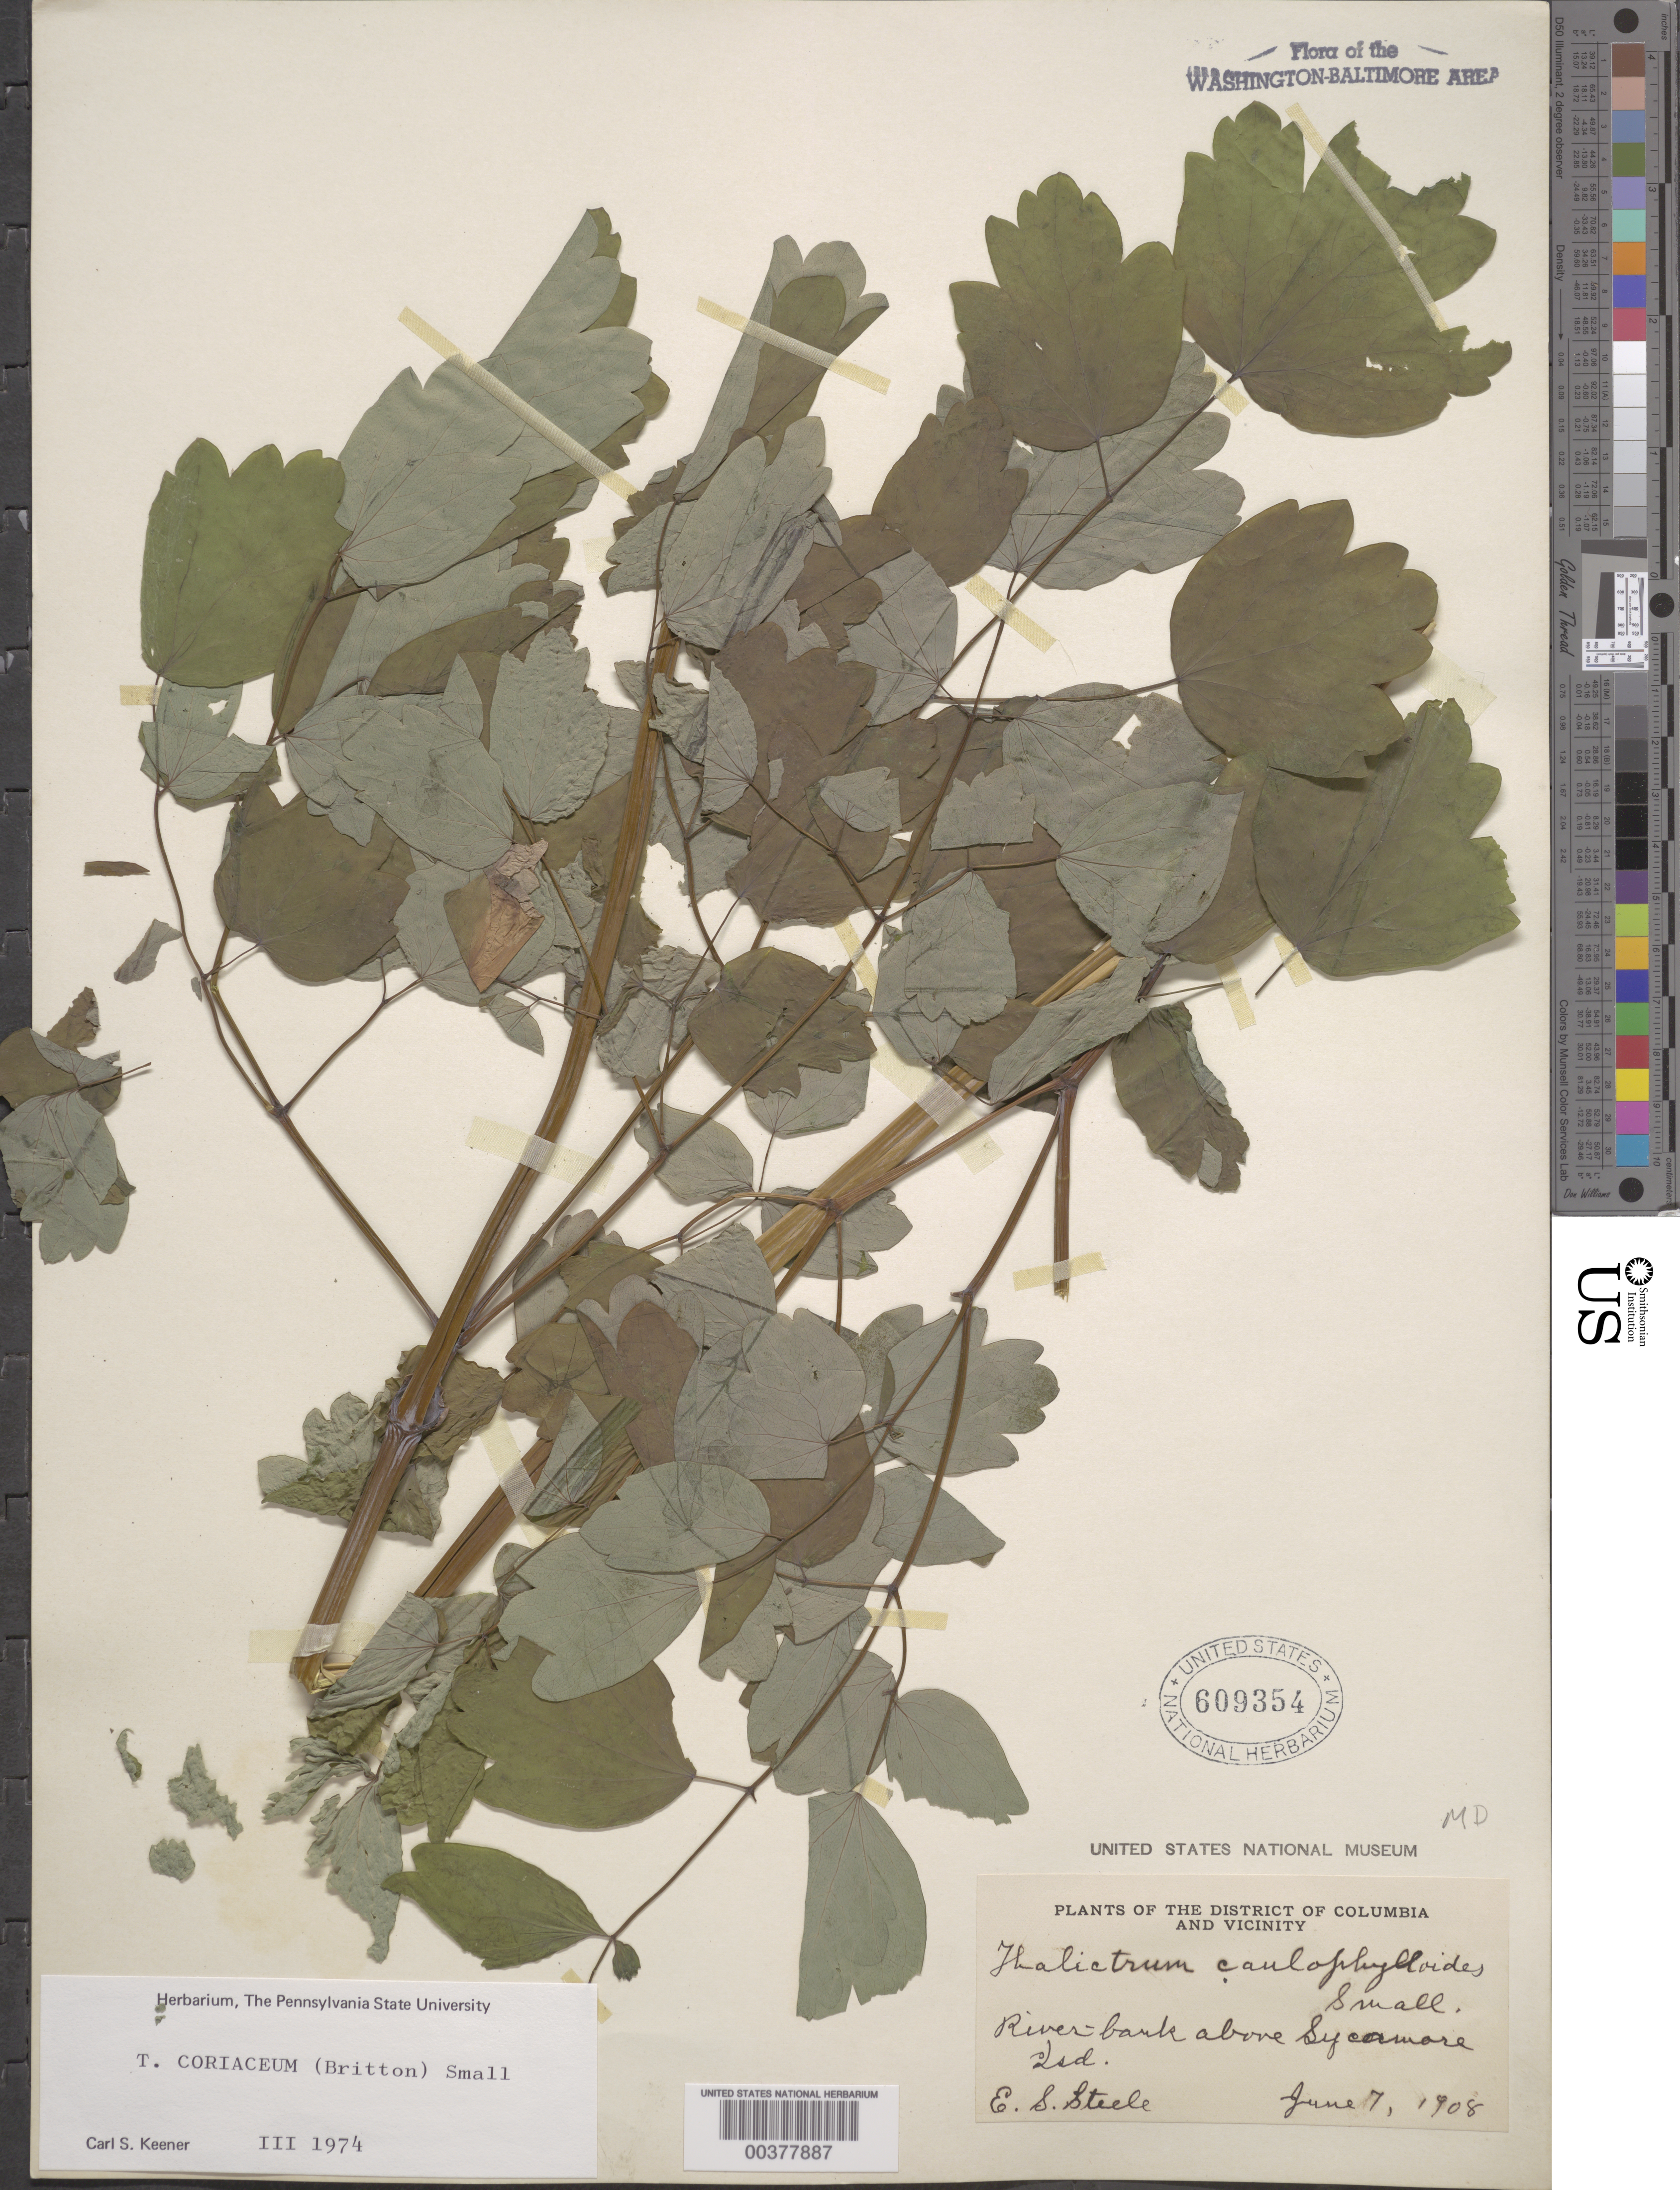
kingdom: Plantae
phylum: Tracheophyta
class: Magnoliopsida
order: Ranunculales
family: Ranunculaceae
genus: Thalictrum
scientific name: Thalictrum coriaceum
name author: (Britton) Small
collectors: E. Steele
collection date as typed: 07 Jun 1908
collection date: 1908-06-07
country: United States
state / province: Maryland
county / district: Montgomery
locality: Above Sycamore Island C. & O. Canal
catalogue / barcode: US 609354